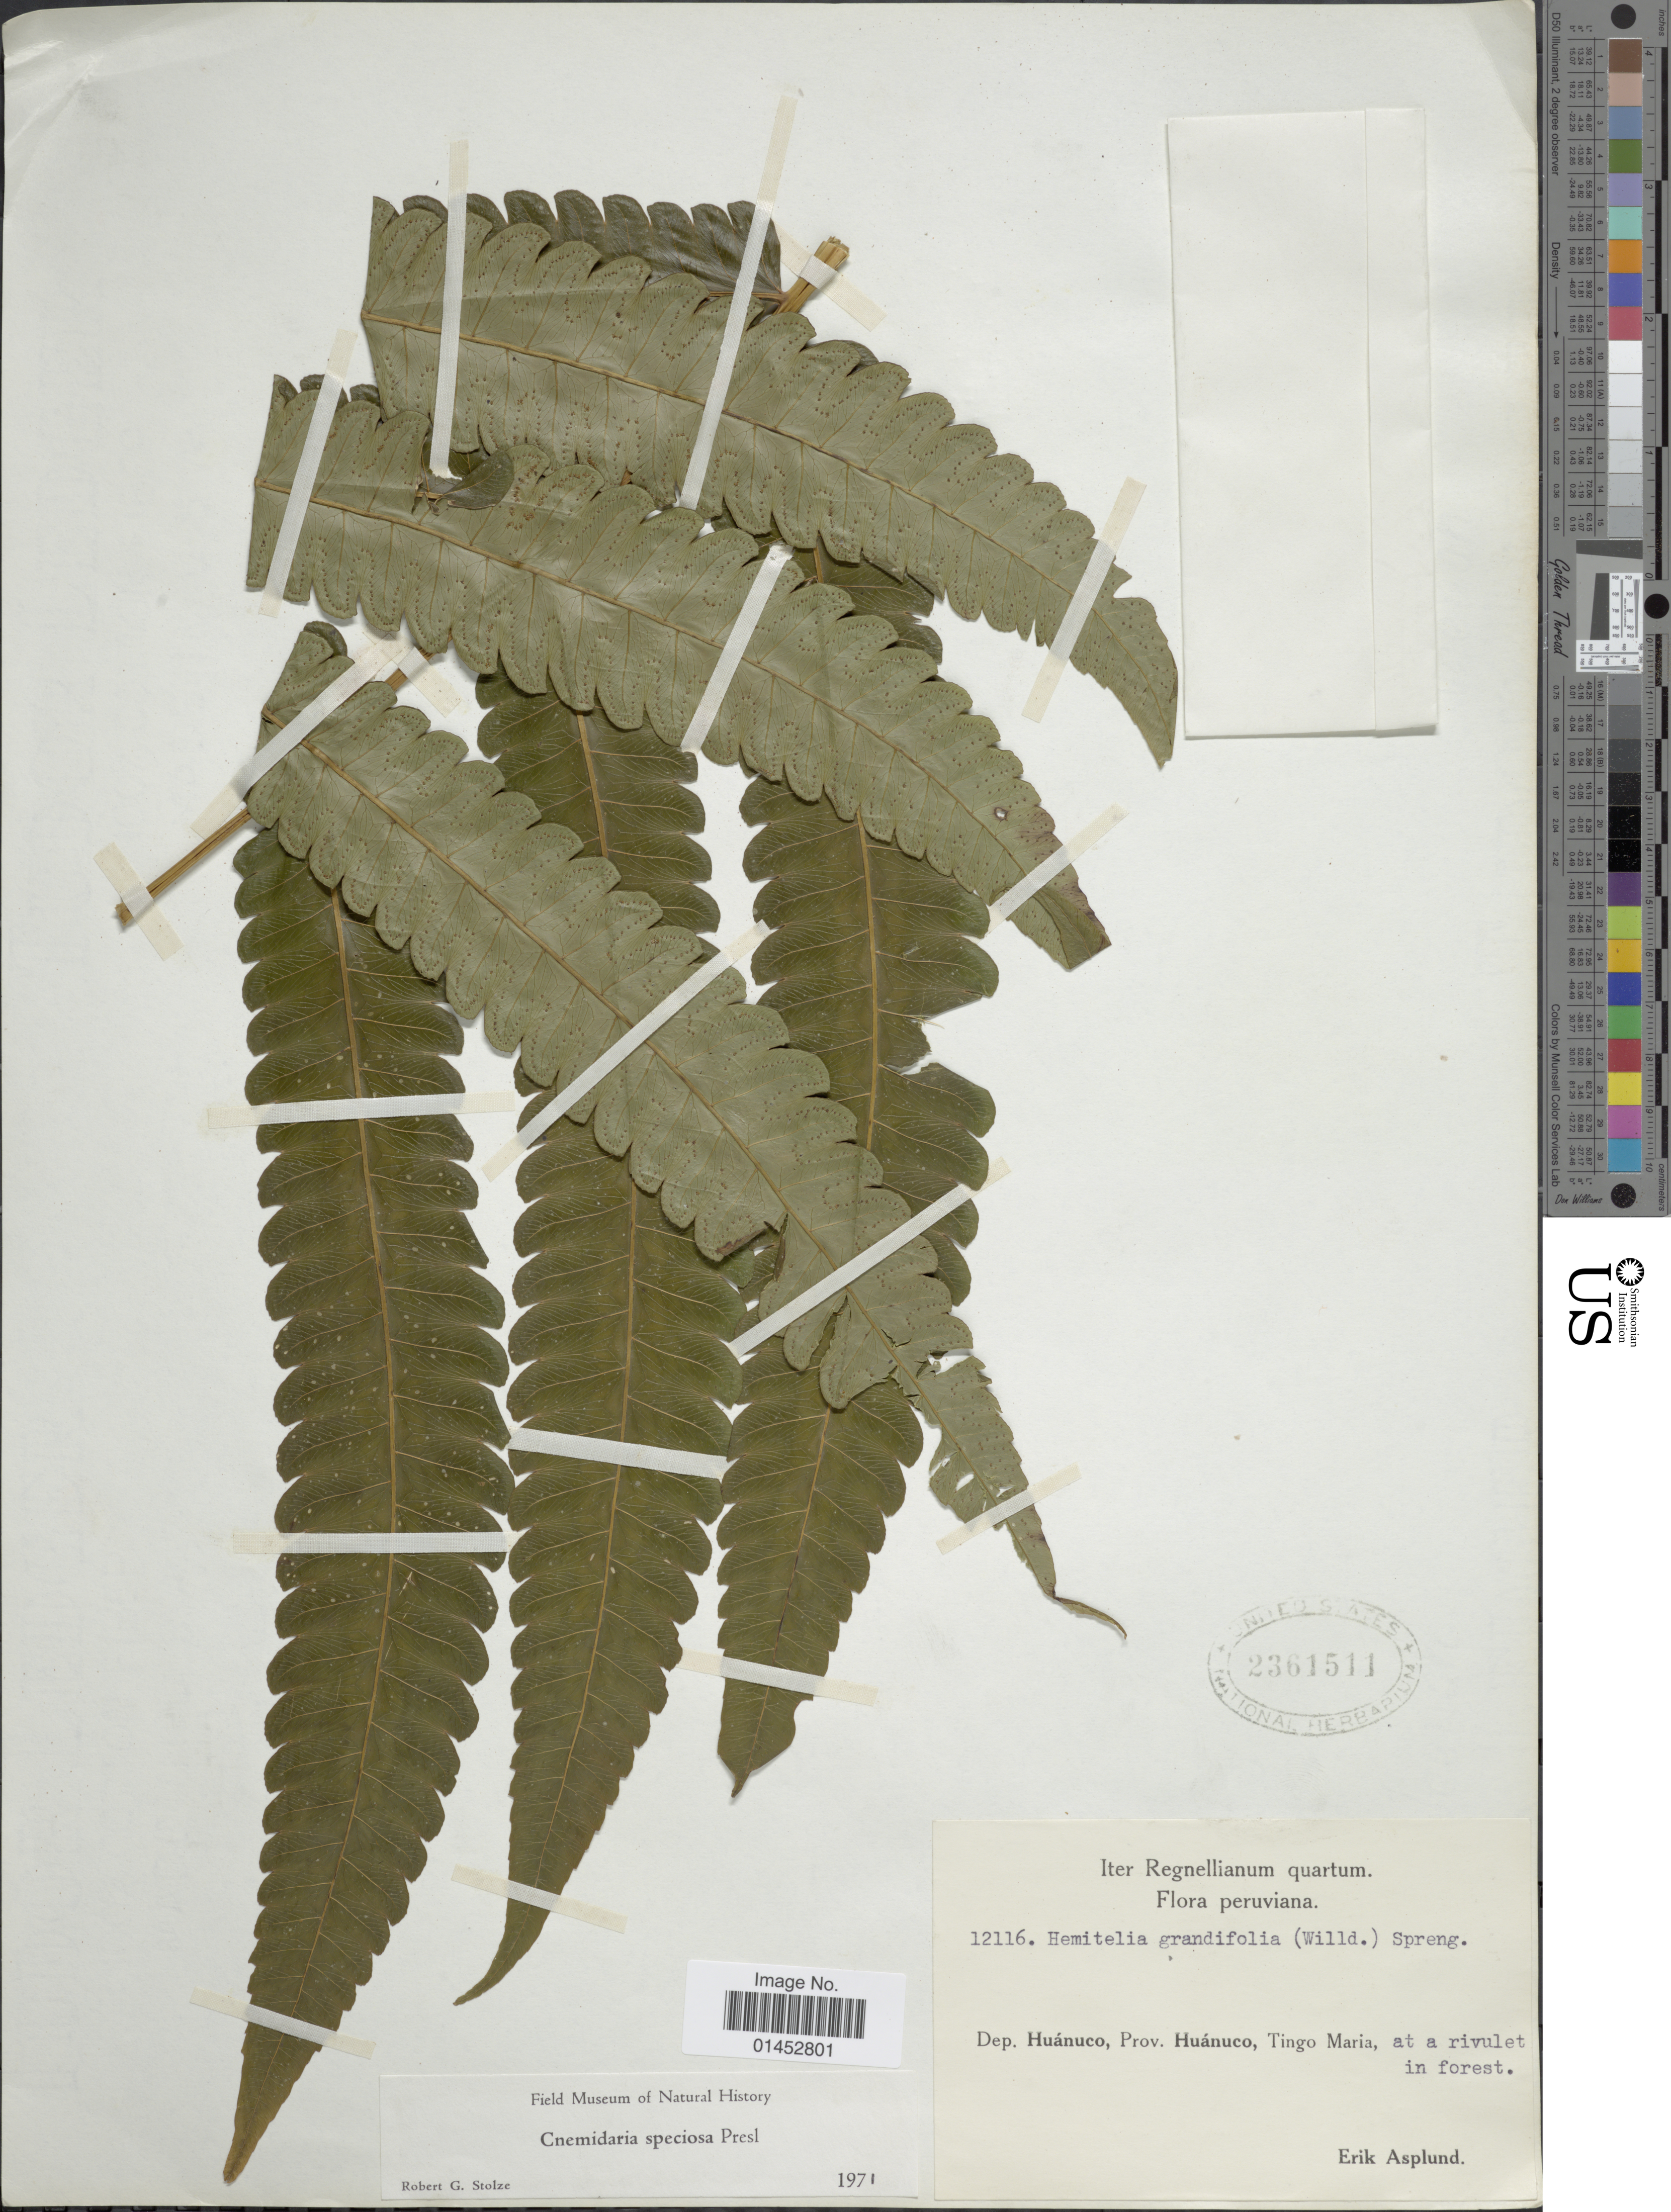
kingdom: Plantae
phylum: Tracheophyta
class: Polypodiopsida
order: Cyatheales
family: Cyatheaceae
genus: Cyathea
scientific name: Cyathea speciosa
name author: Humb. & Bonpl. ex Willd.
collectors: E. Asplund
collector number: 12116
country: Peru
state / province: Huánuco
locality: Dep. Huánuco, Tingo Maria, at a rivulet in forest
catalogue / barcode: US 2361511